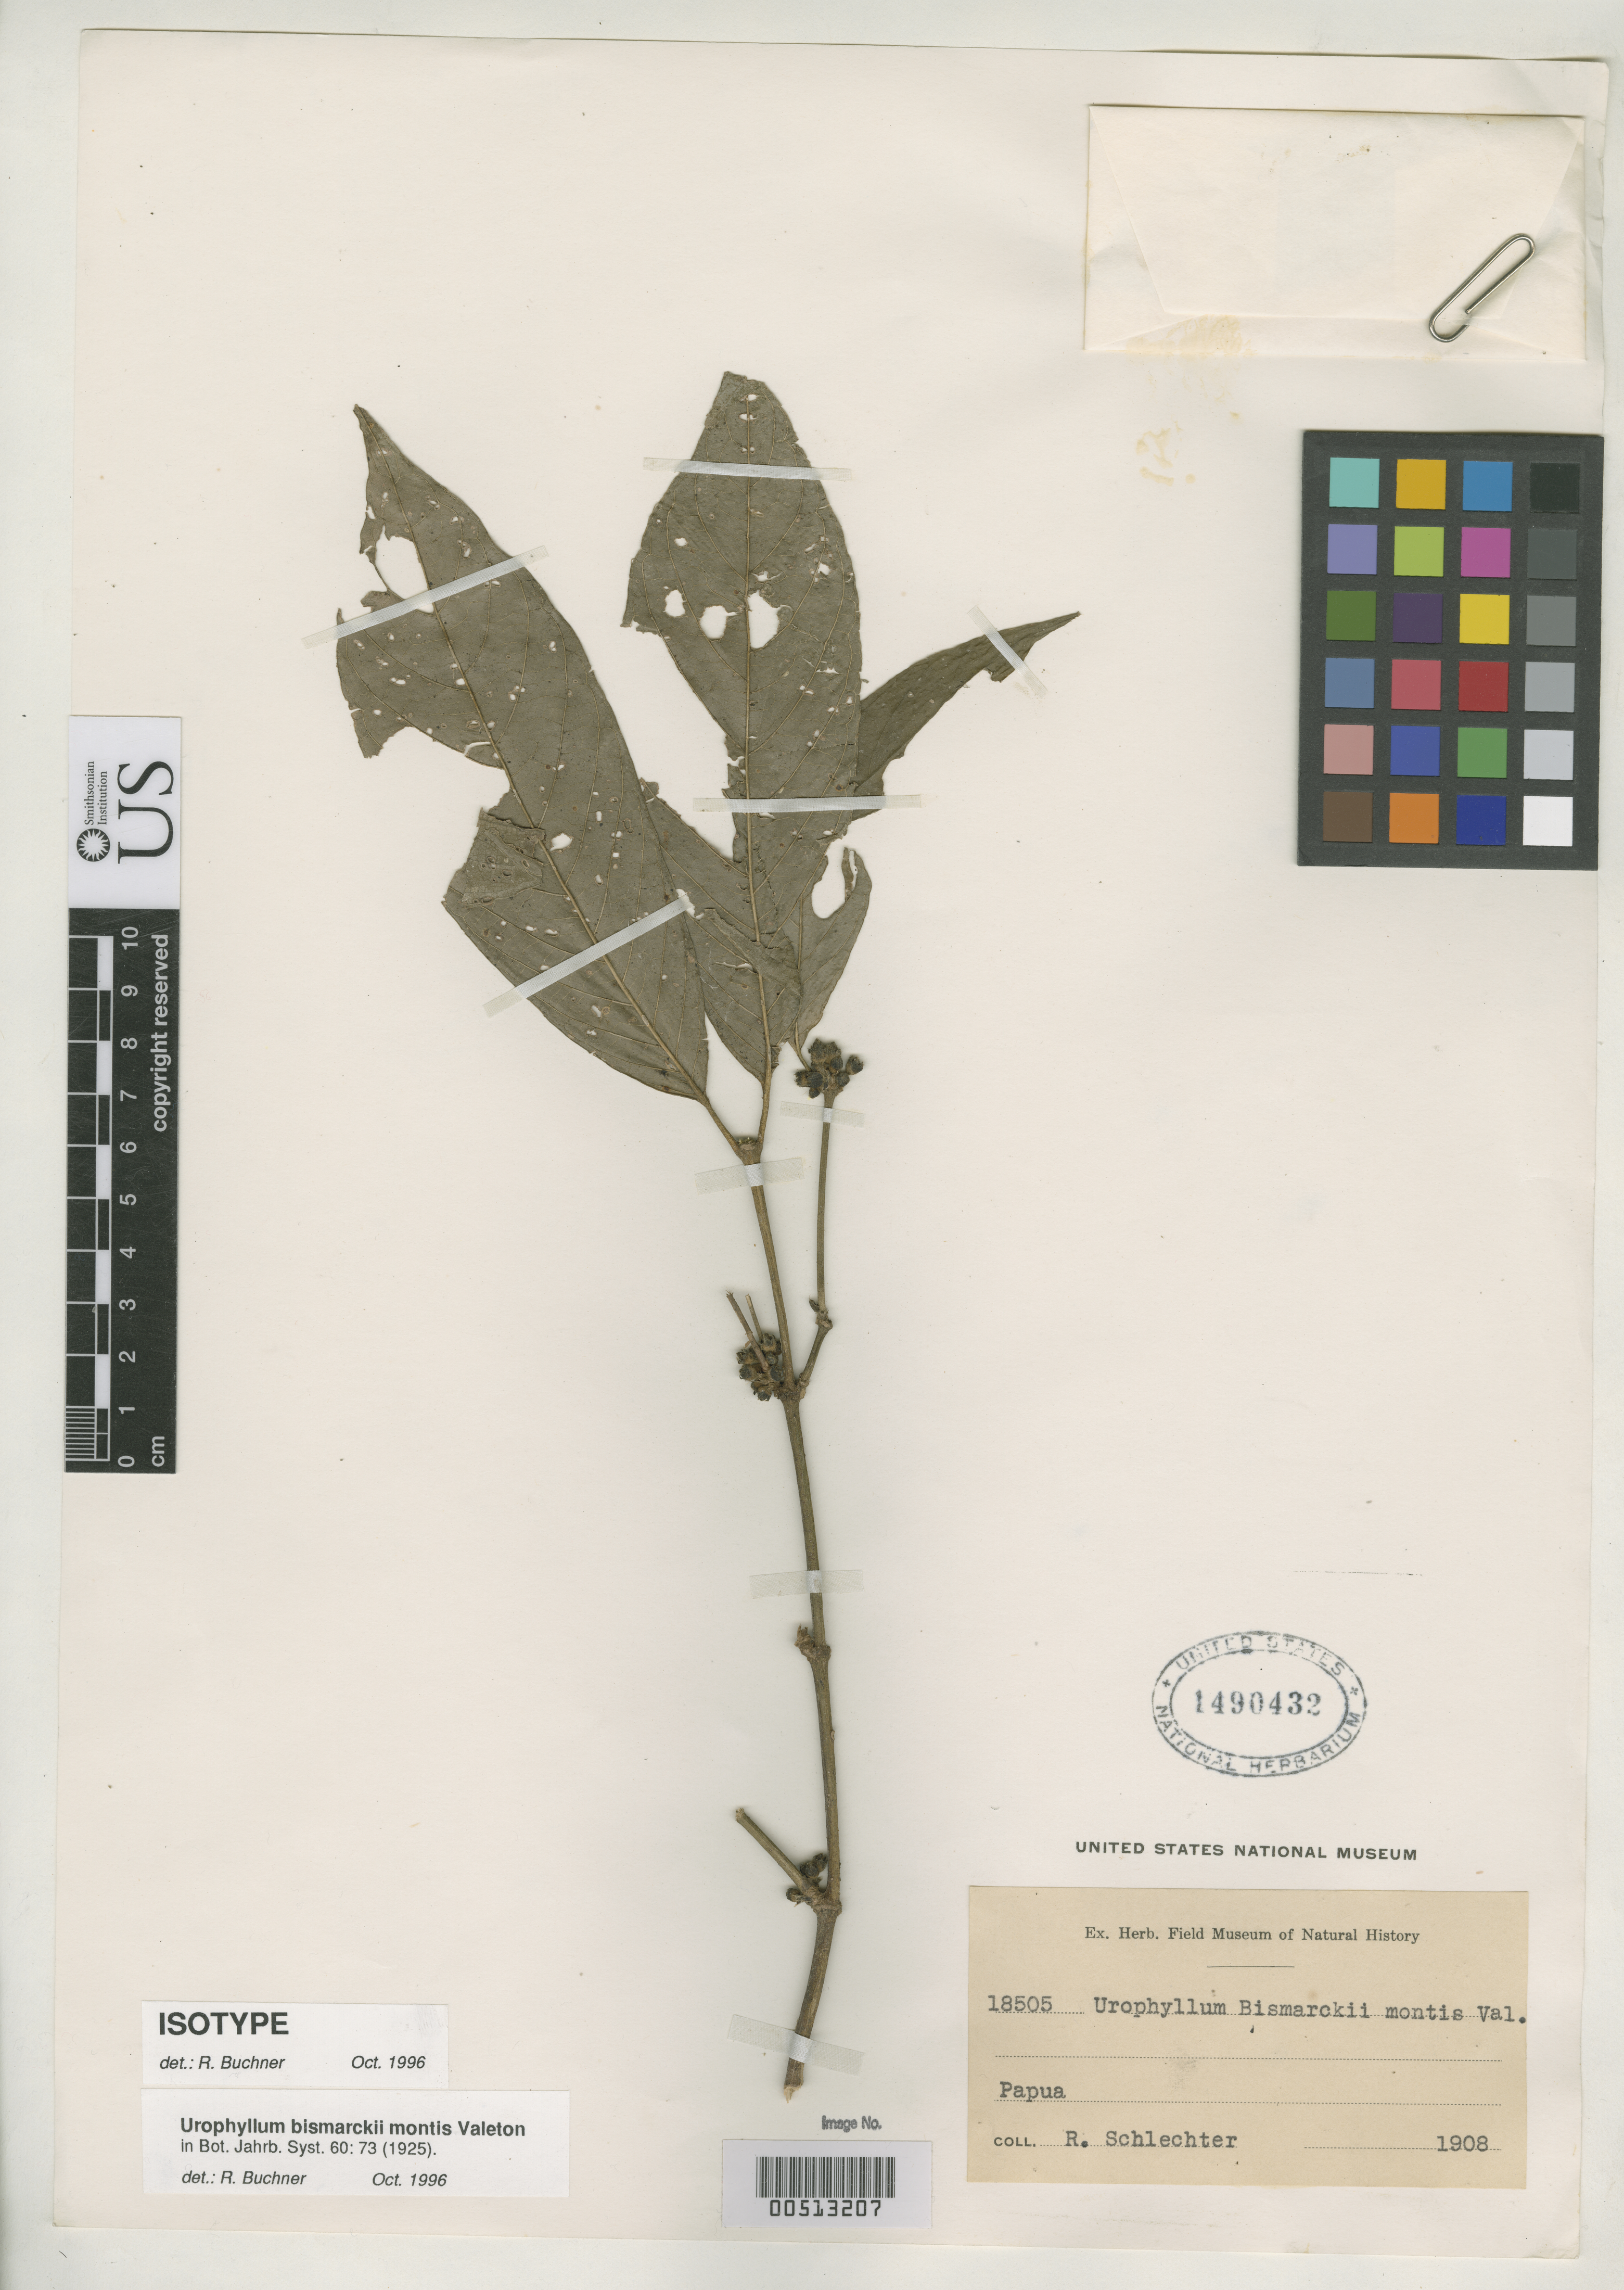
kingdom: Plantae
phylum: Tracheophyta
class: Magnoliopsida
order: Gentianales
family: Rubiaceae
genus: Urophyllum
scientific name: Urophyllum bismarkii subsp. montis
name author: Valeton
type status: Isotype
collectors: F. R. R. Schlechter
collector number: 18505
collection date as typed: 1908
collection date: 1908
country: Papua New Guinea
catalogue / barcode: US 1490432A